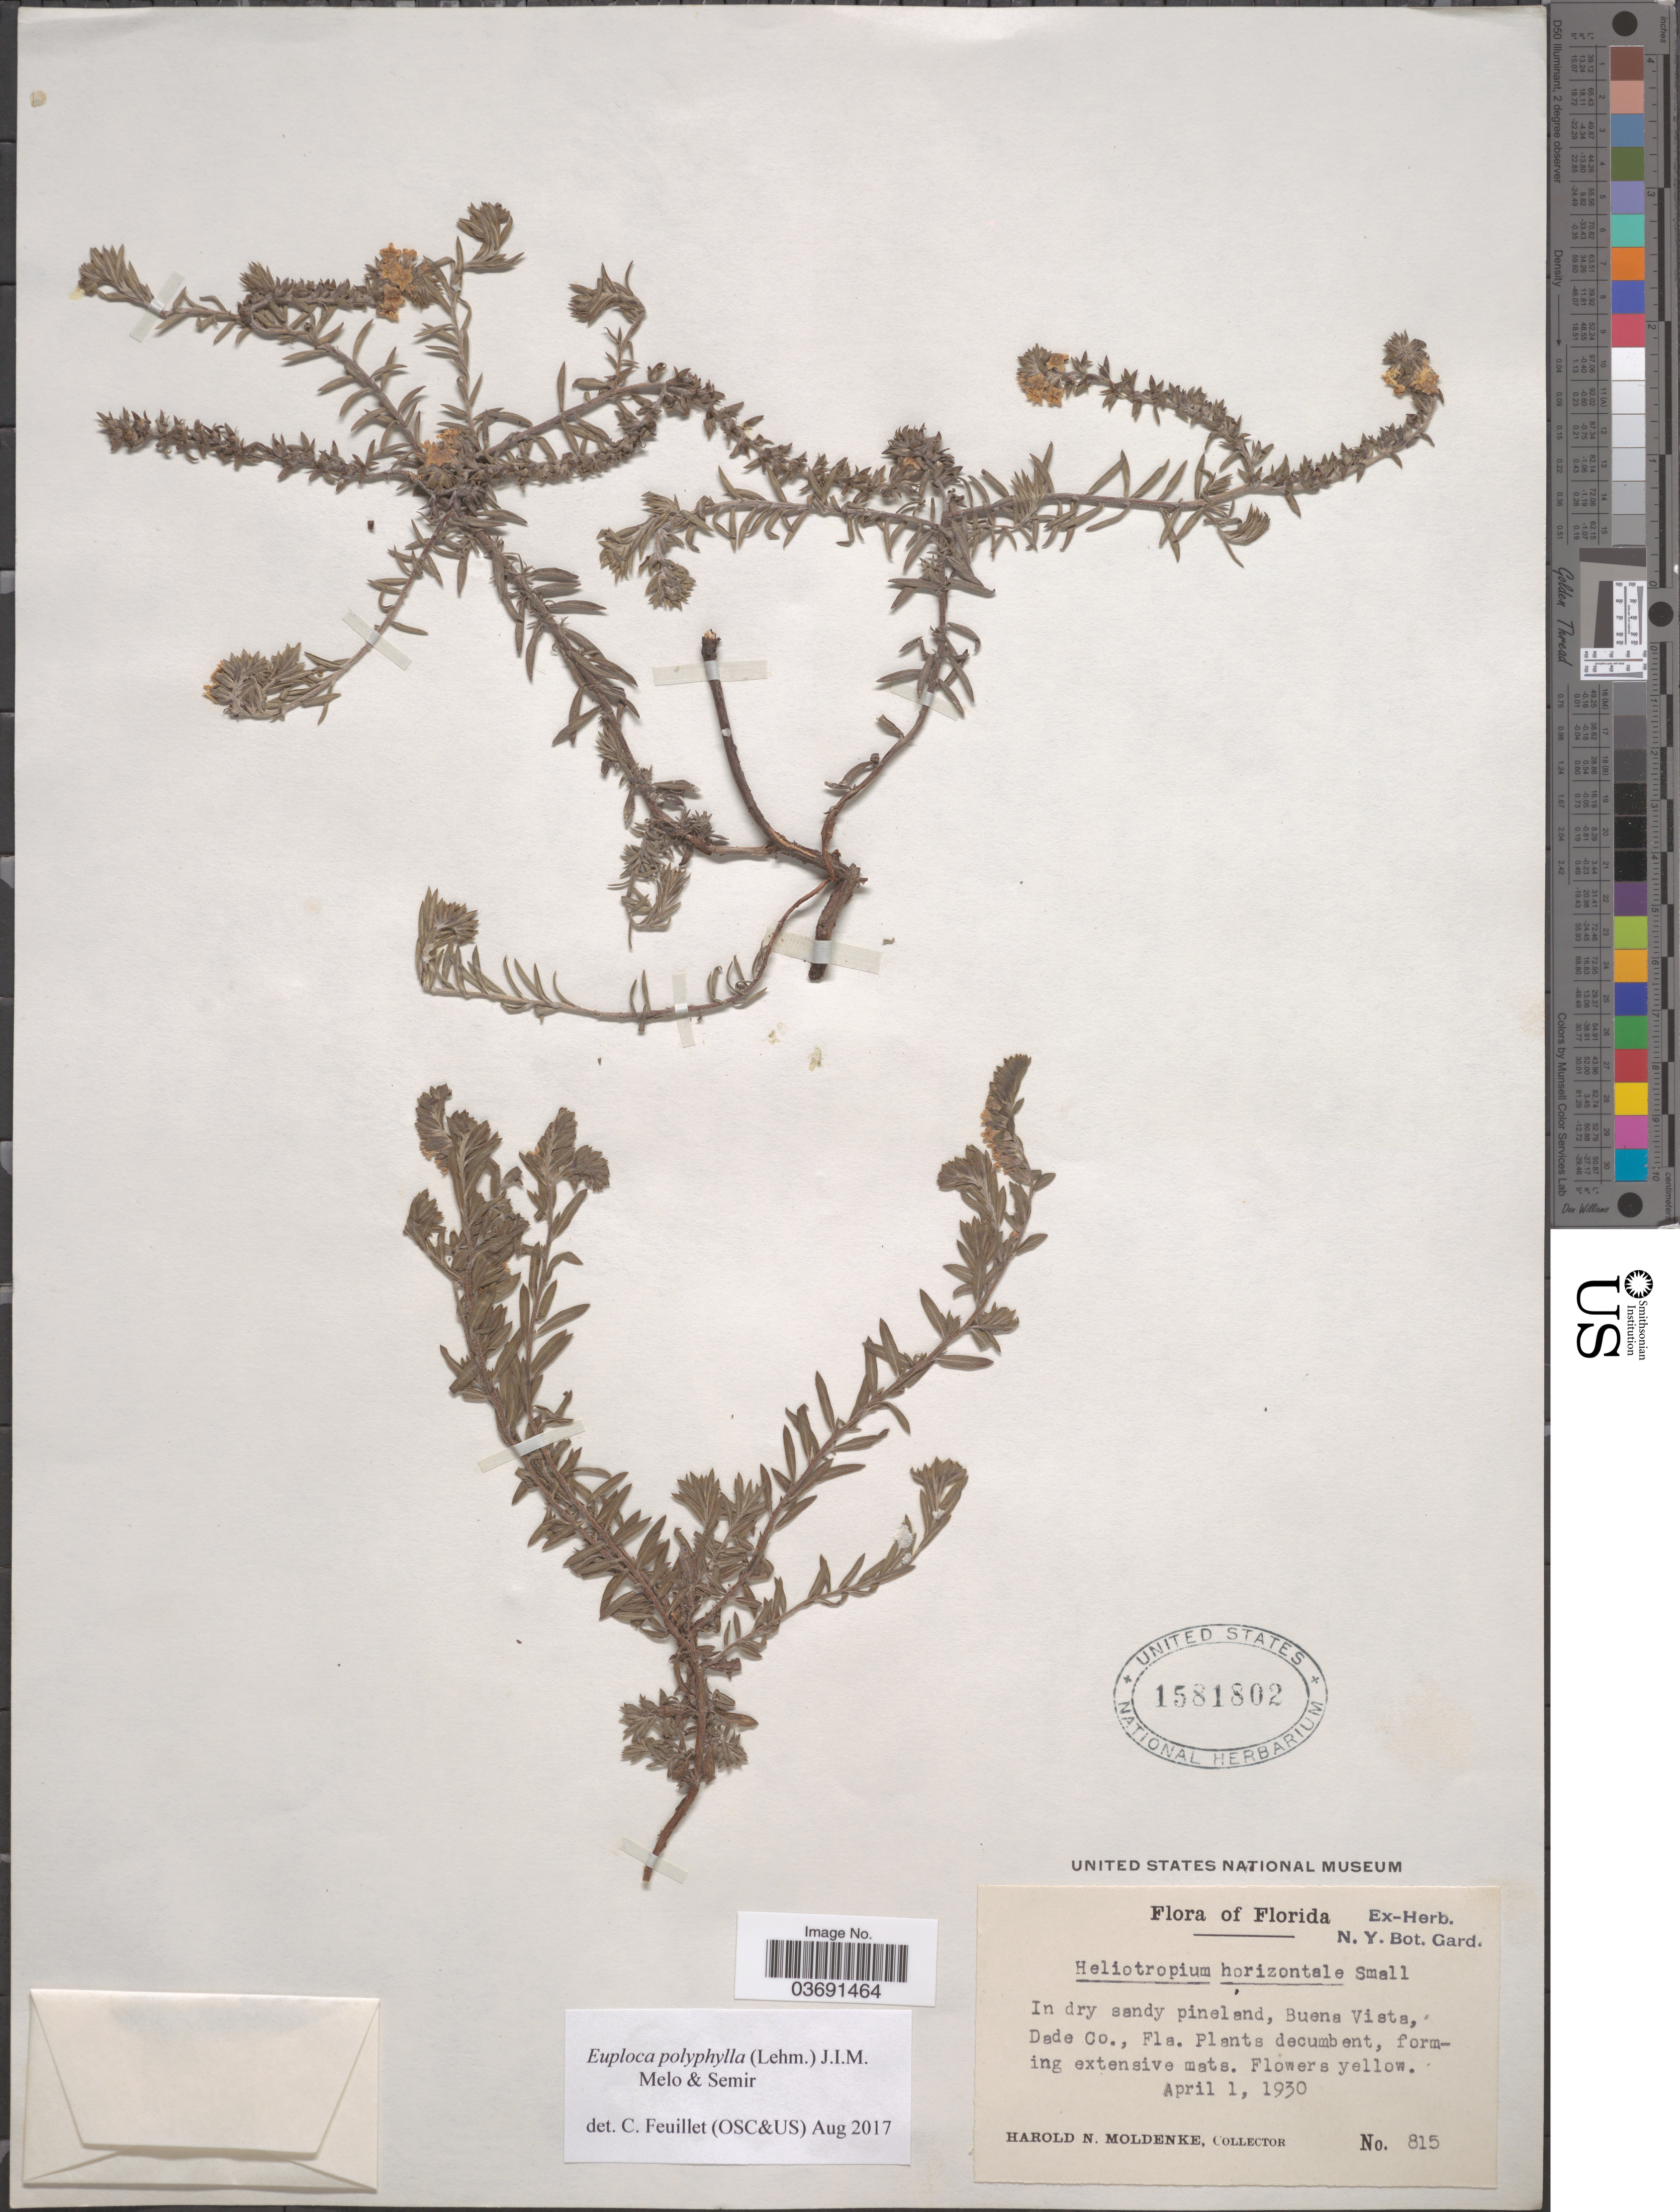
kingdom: Plantae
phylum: Tracheophyta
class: Magnoliopsida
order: Boraginales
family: Heliotropiaceae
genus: Euploca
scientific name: Euploca polyphylla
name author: (Lehm.) J.I.M. Melo & Semir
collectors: H. N. Moldenke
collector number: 815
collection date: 1930-04-01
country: United States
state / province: Florida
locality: In dry sandy pineland, Buena Vista, Dade Co.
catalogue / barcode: US 1581802